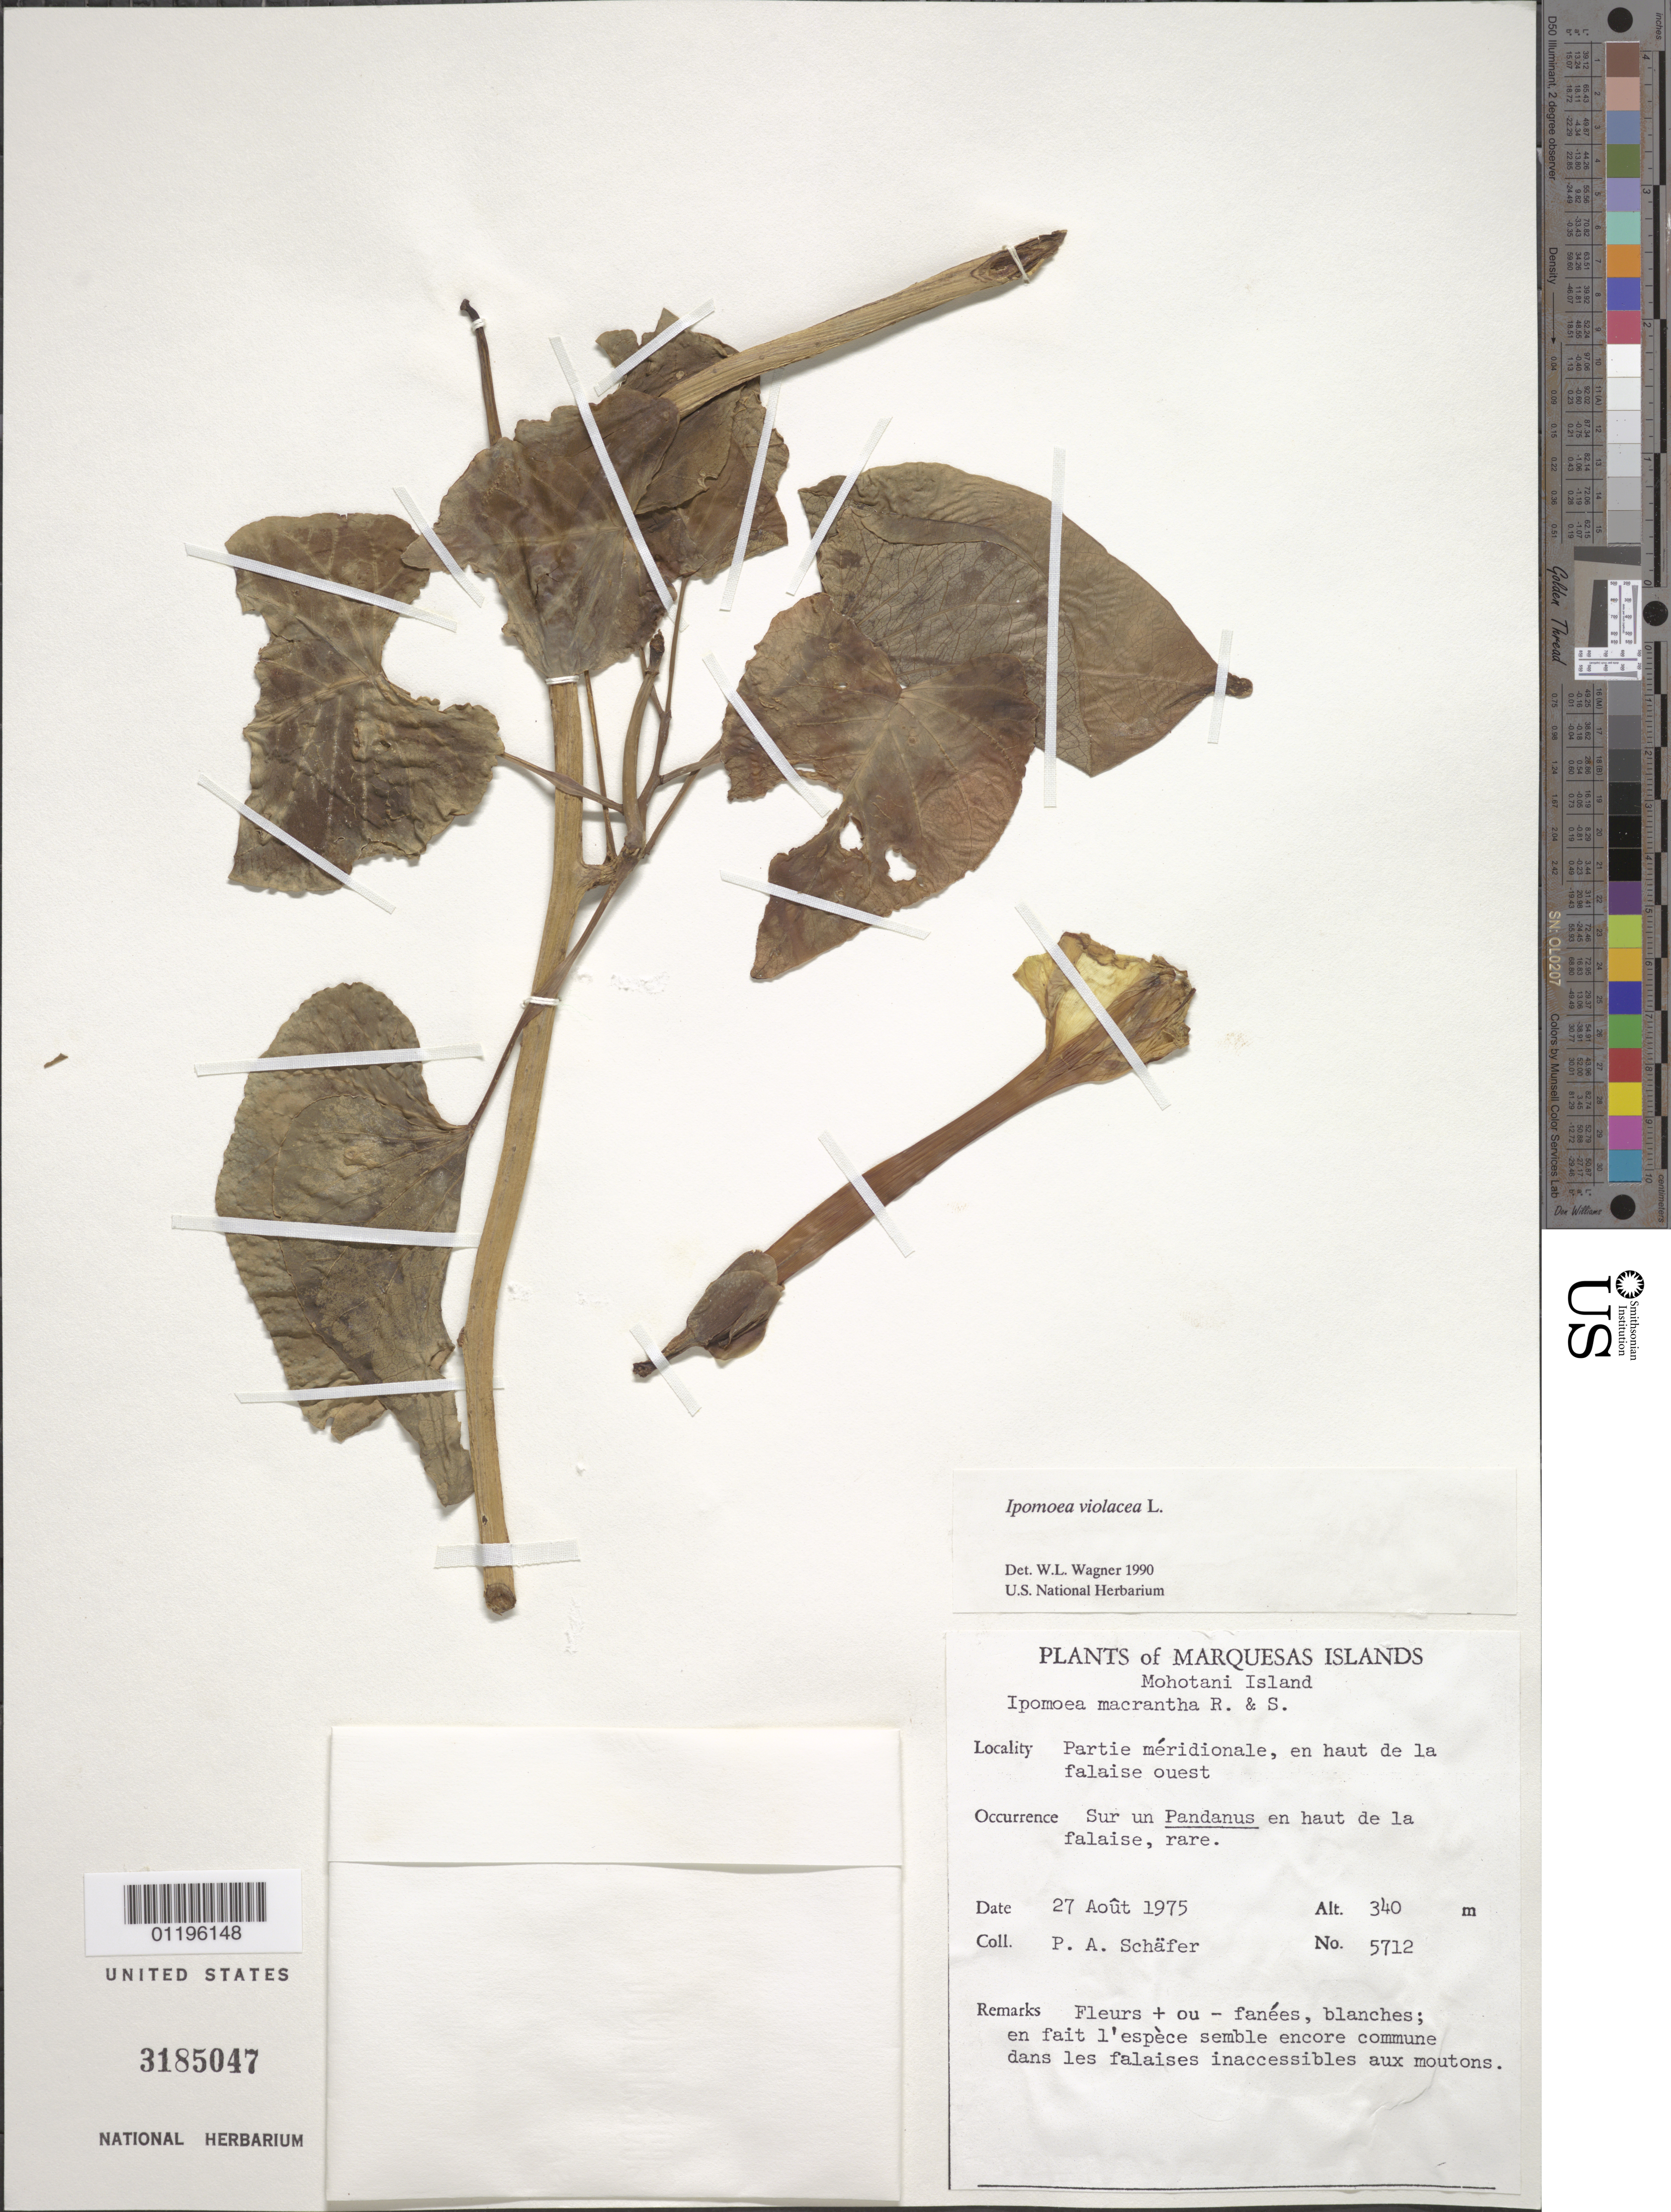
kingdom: Plantae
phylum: Tracheophyta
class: Magnoliopsida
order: Solanales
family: Convolvulaceae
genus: Ipomoea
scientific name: Ipomoea violacea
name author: L.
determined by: Wagner, W. L., (BOT), Smithsonian Institution - National Museum of Natural History (UNITED STATES)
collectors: P. A. Schäfer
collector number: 5712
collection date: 1975-08-27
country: French Polynesia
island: Mohotani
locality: partie méridionale, en haut de la falaise W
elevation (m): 340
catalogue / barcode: US 3185047